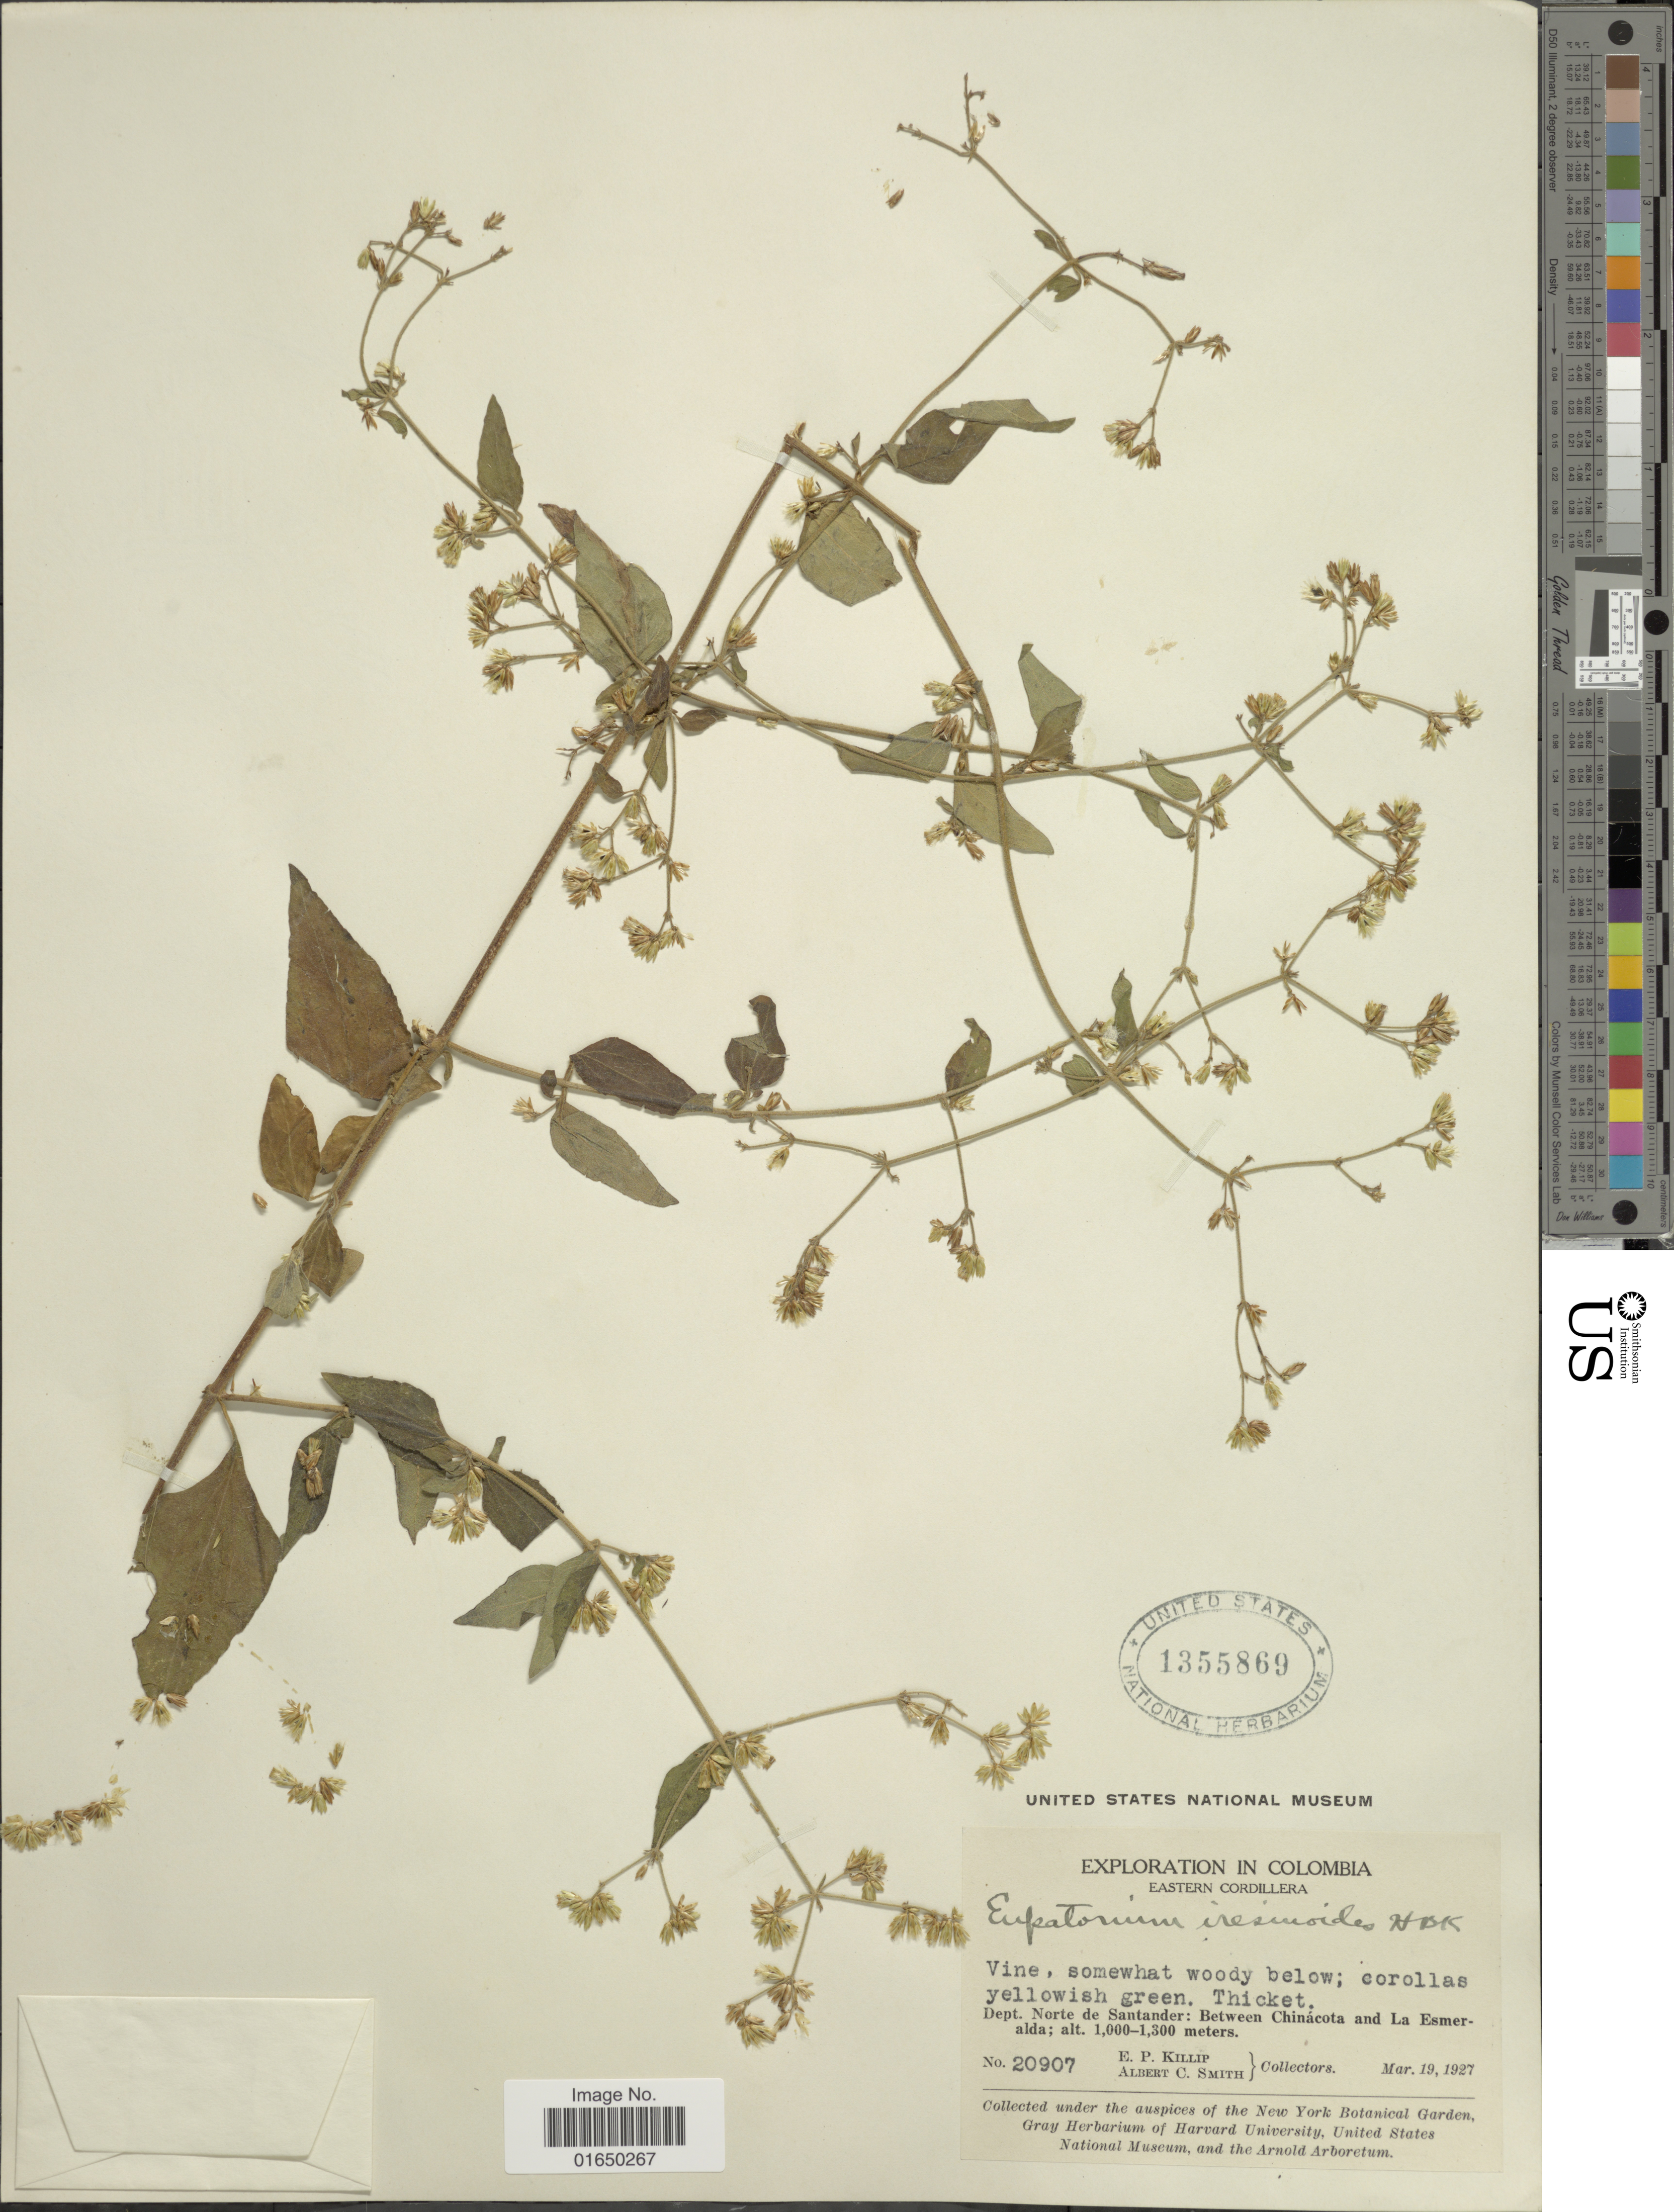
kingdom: Plantae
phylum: Tracheophyta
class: Magnoliopsida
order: Asterales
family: Asteraceae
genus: Condylidium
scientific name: Condylidium iresinoides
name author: (Kunth) R.M. King & H. Rob.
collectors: E. P. Killip & A. C. Smith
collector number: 20907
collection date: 1927-03-19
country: Colombia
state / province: Norte de Santander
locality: Eastern Cordillera, Dept. Norte de Santander: Between Chinácota and La Esmeralda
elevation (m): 1000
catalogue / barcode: US 1355869